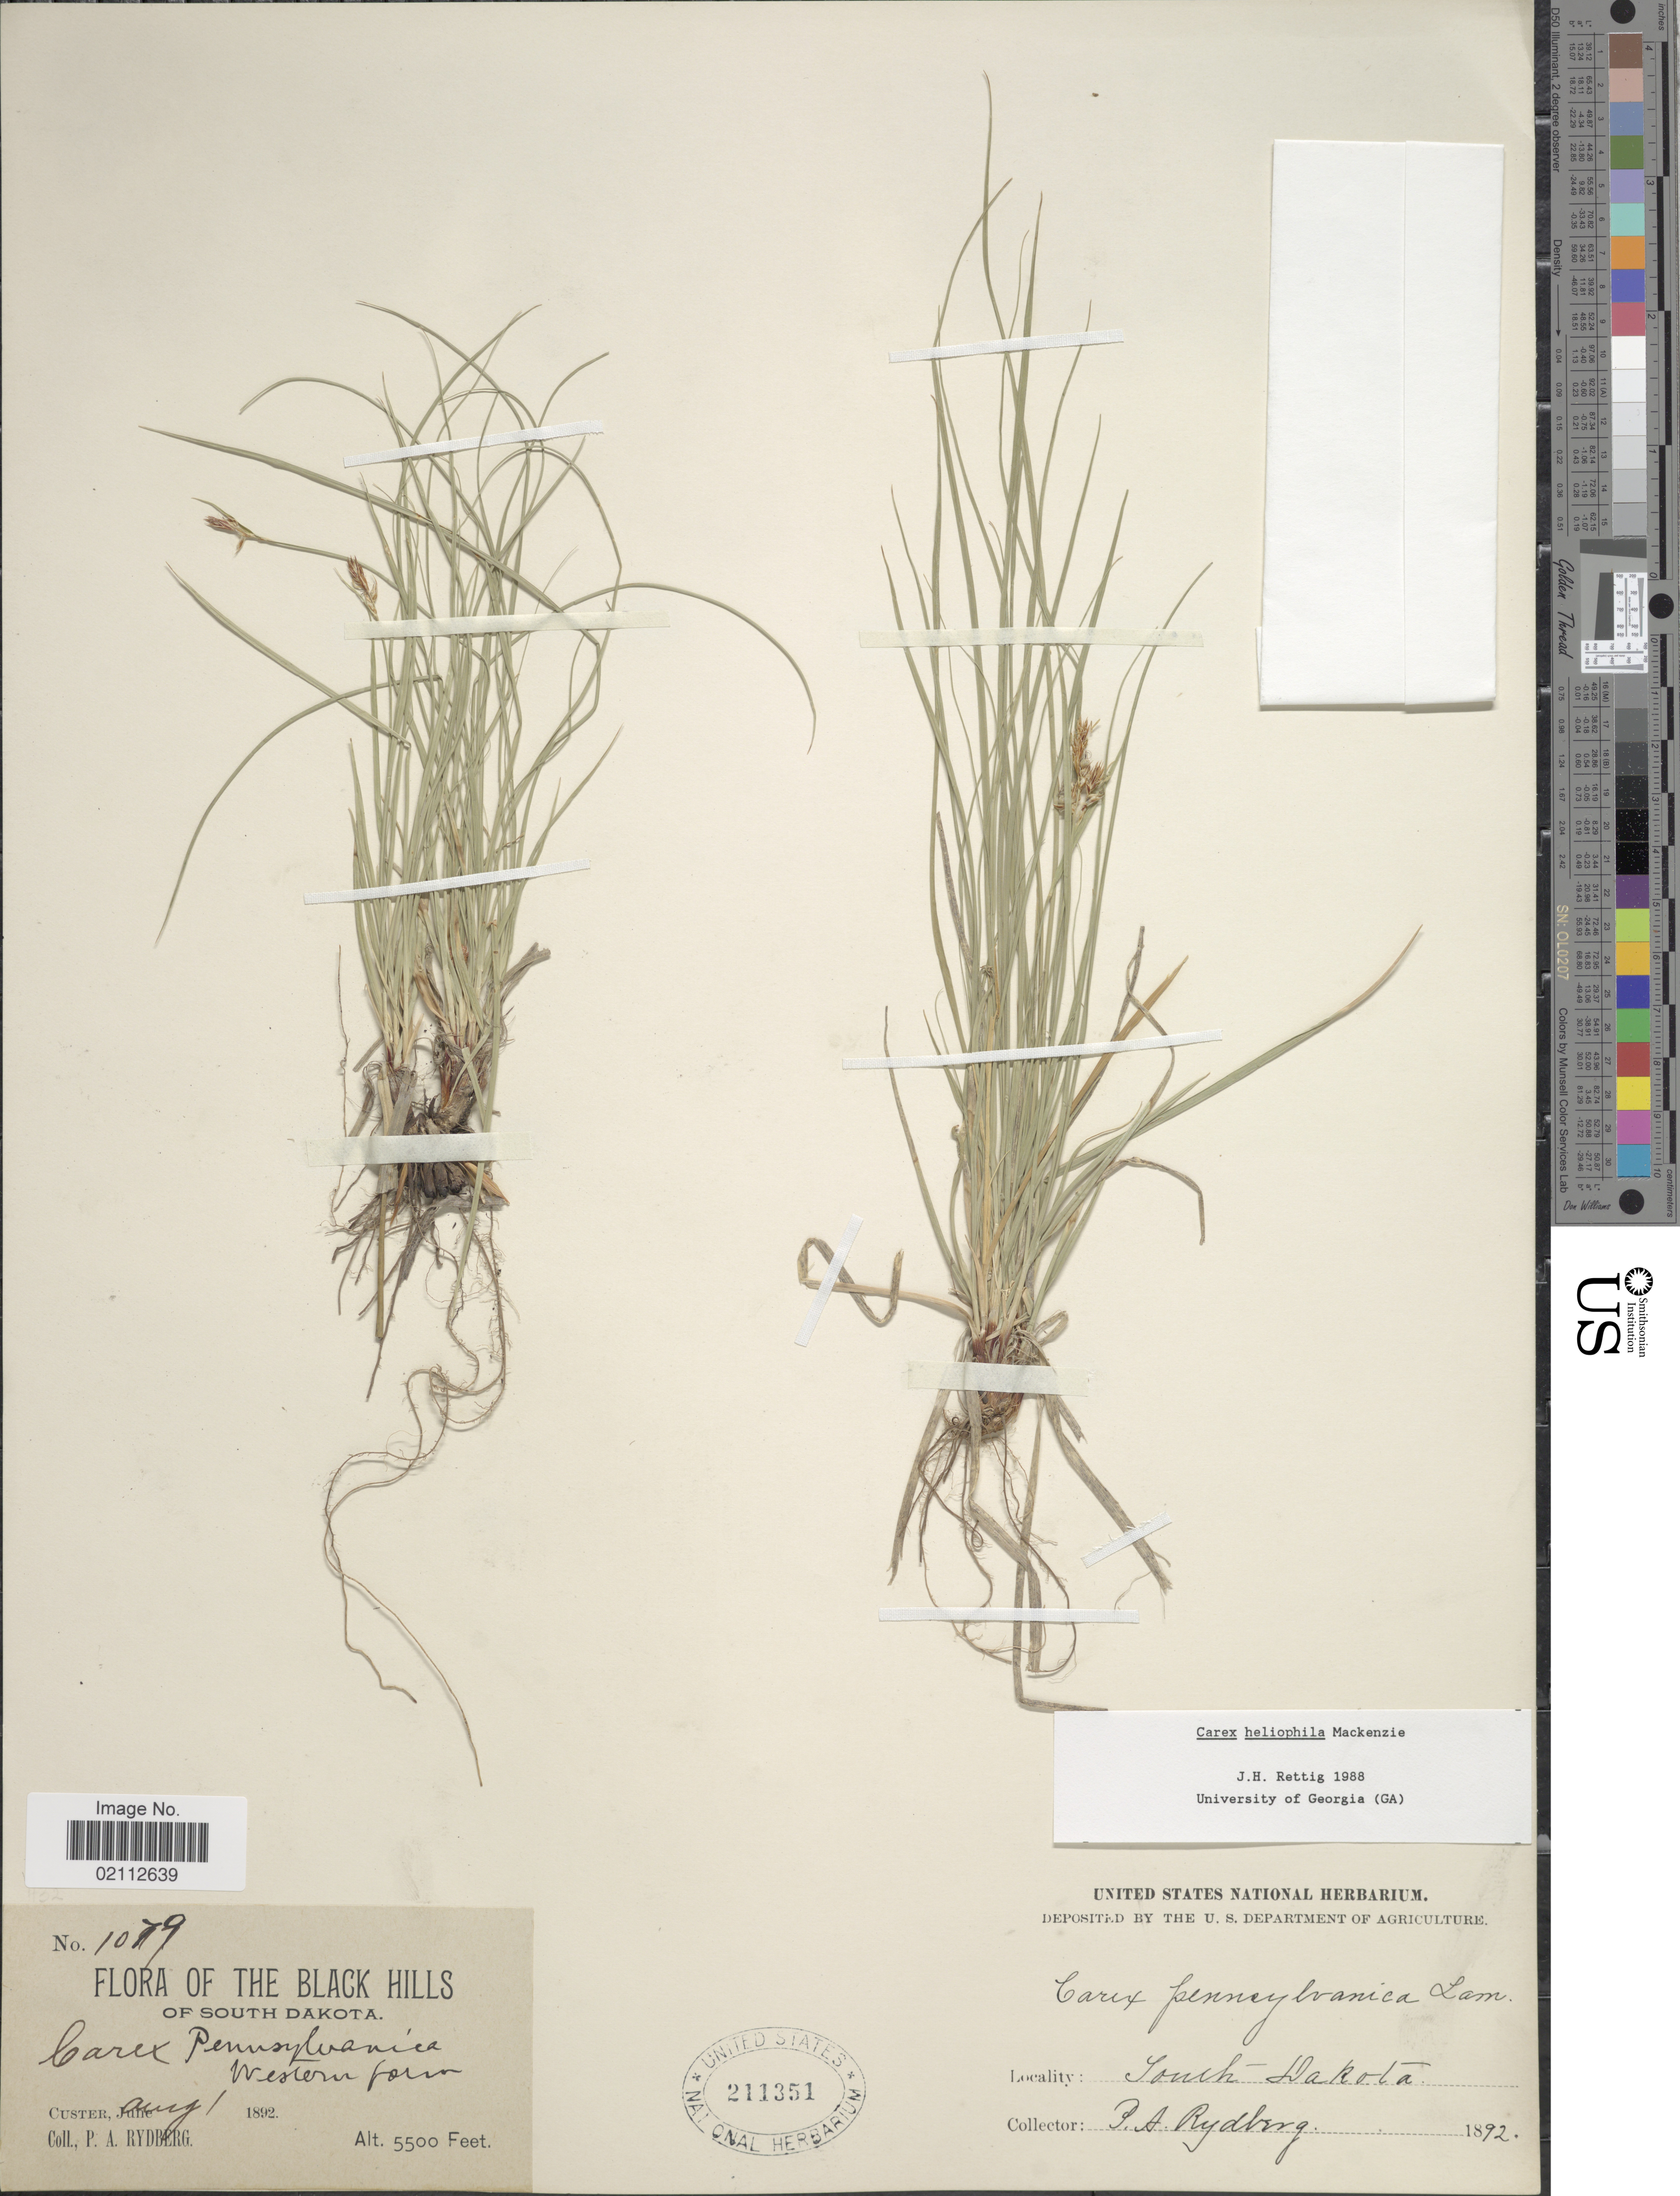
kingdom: Plantae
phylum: Tracheophyta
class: Liliopsida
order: Poales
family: Cyperaceae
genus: Carex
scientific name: Carex heliophila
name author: Mack.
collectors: P. A. Rydberg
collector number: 1079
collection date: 1892-08-01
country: United States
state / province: South Dakota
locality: The Black Hills of South Dakota, Western form, Custer.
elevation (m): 1676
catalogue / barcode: US 211351